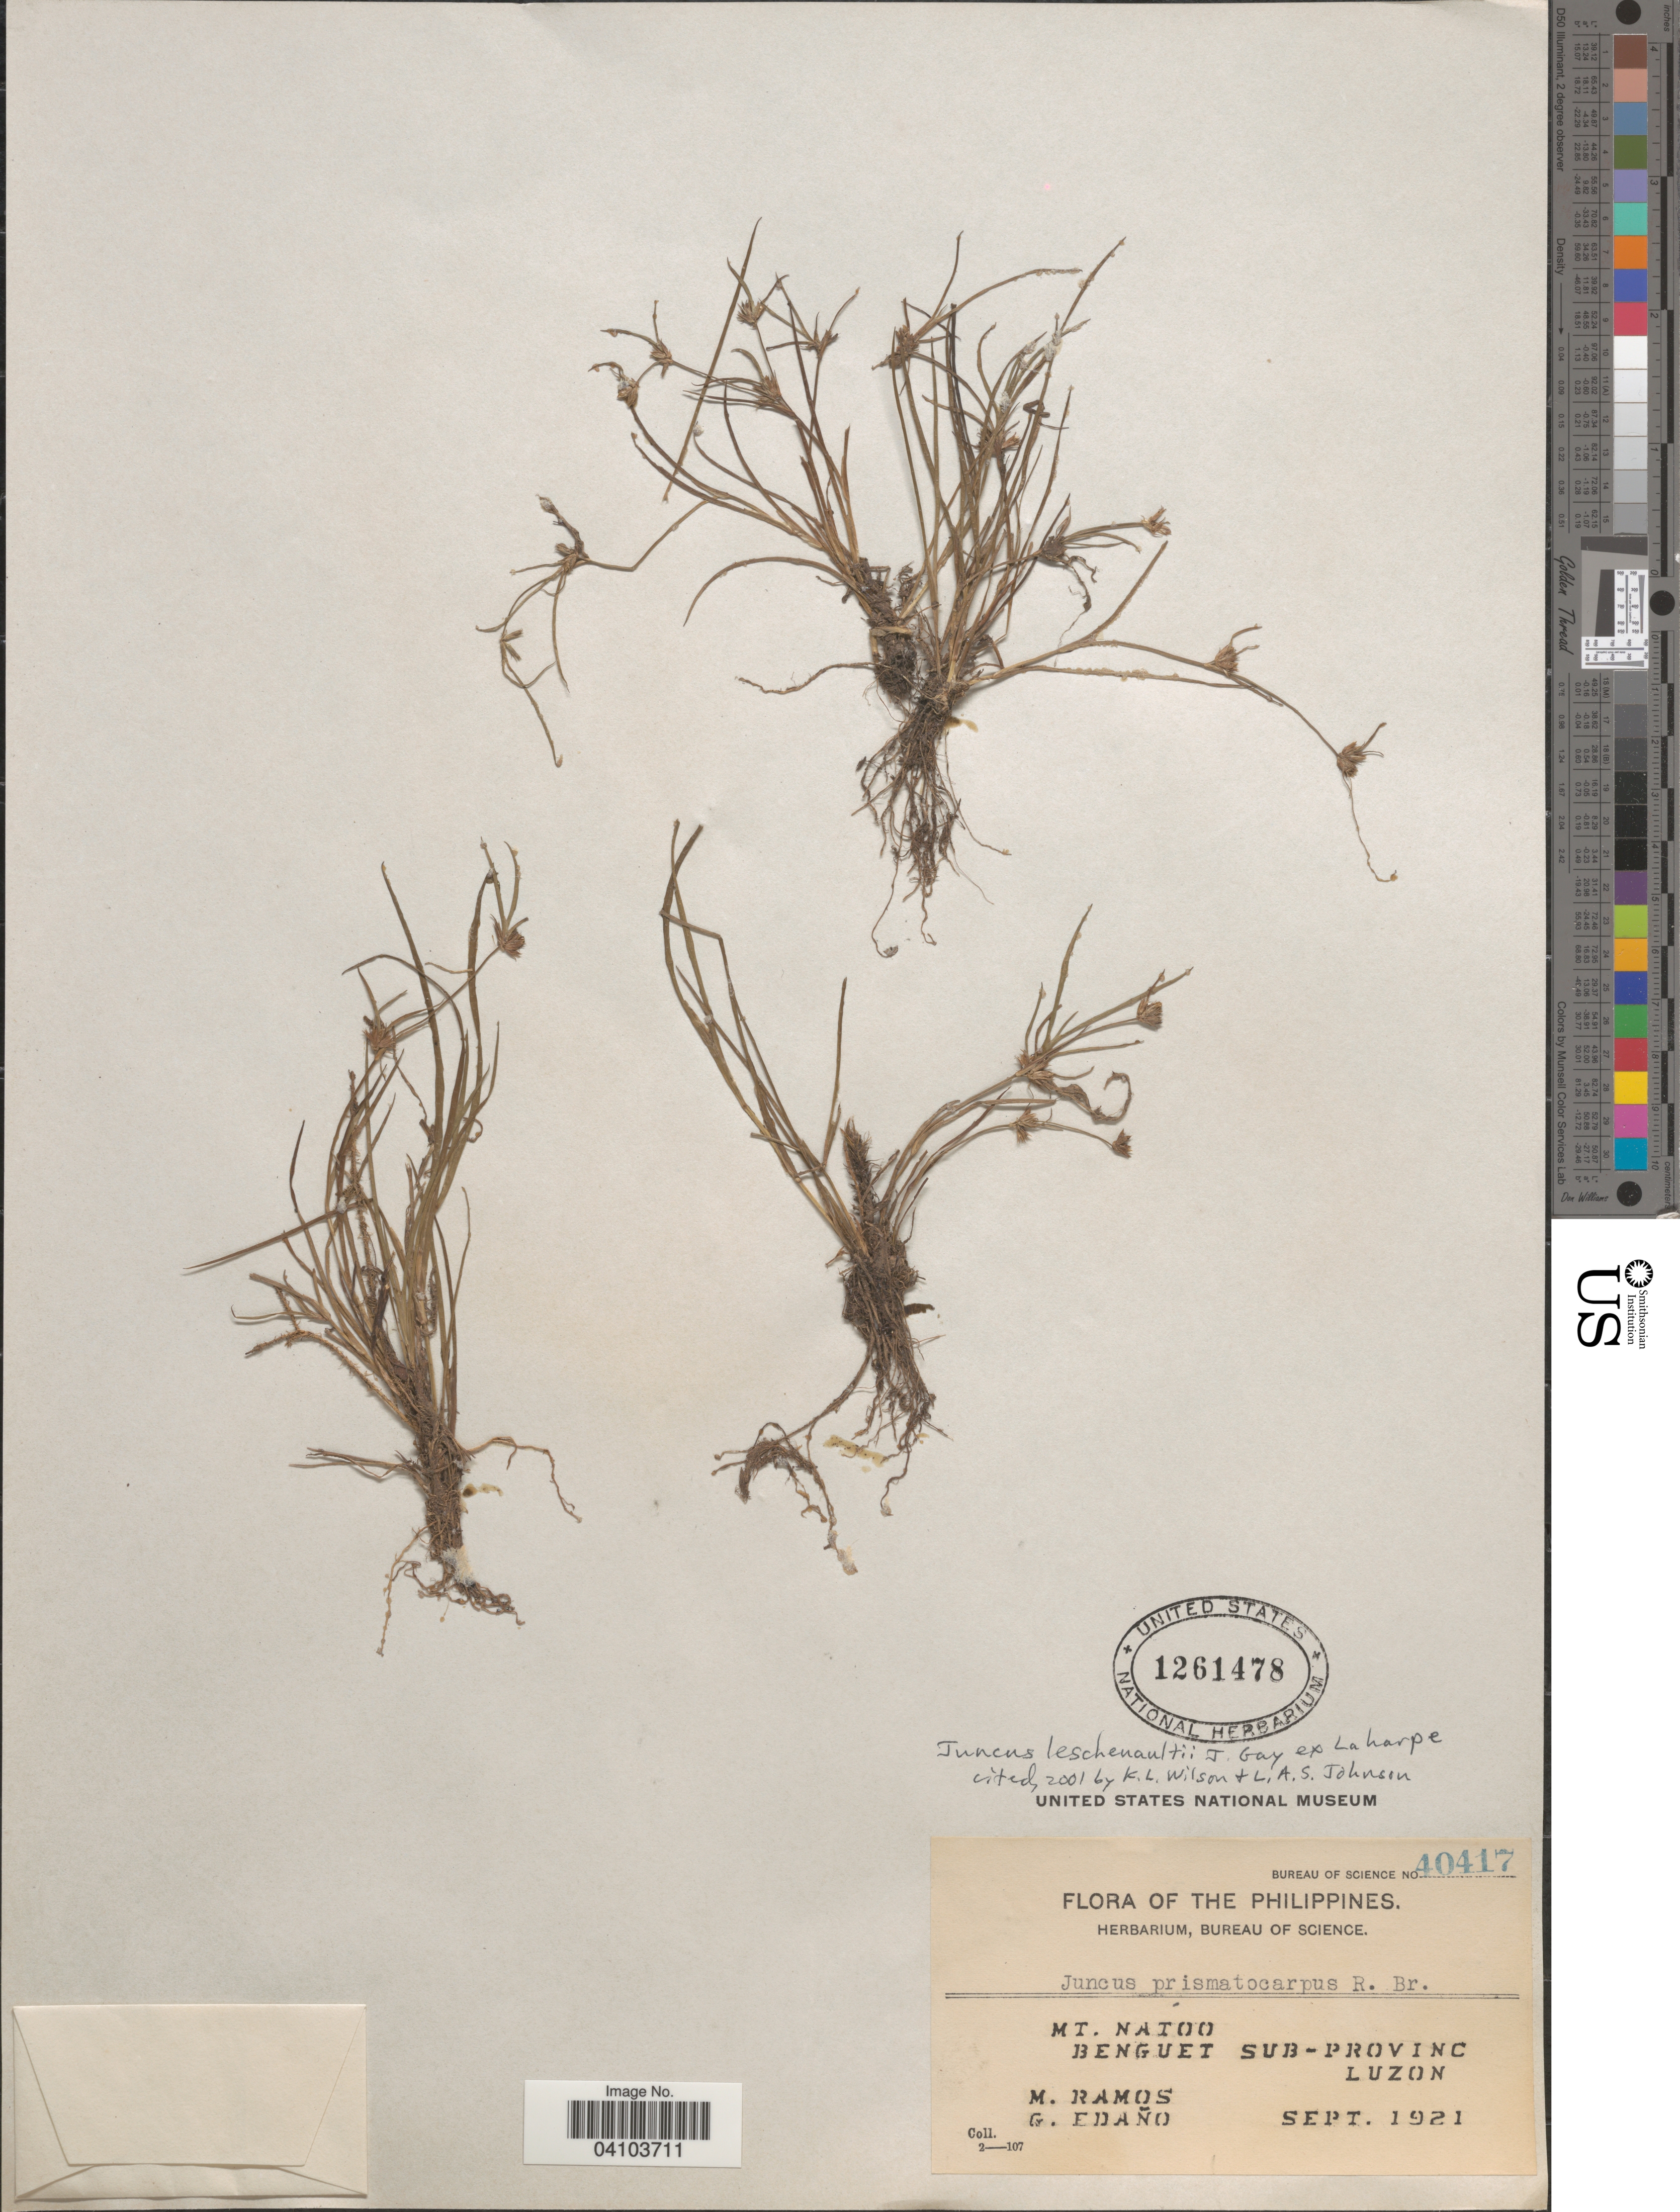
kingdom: Plantae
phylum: Tracheophyta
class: Liliopsida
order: Poales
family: Juncaceae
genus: Juncus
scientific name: Juncus leschenaultii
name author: J. Gay ex Laharpe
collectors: M. Ramos & G. Edaño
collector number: Bureau of Science 40417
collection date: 1921-09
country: Philippines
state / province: Cordillera (Administrative Region)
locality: Mt. Natoo. Benguet Sub-Province. Luzon.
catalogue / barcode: US 1261478